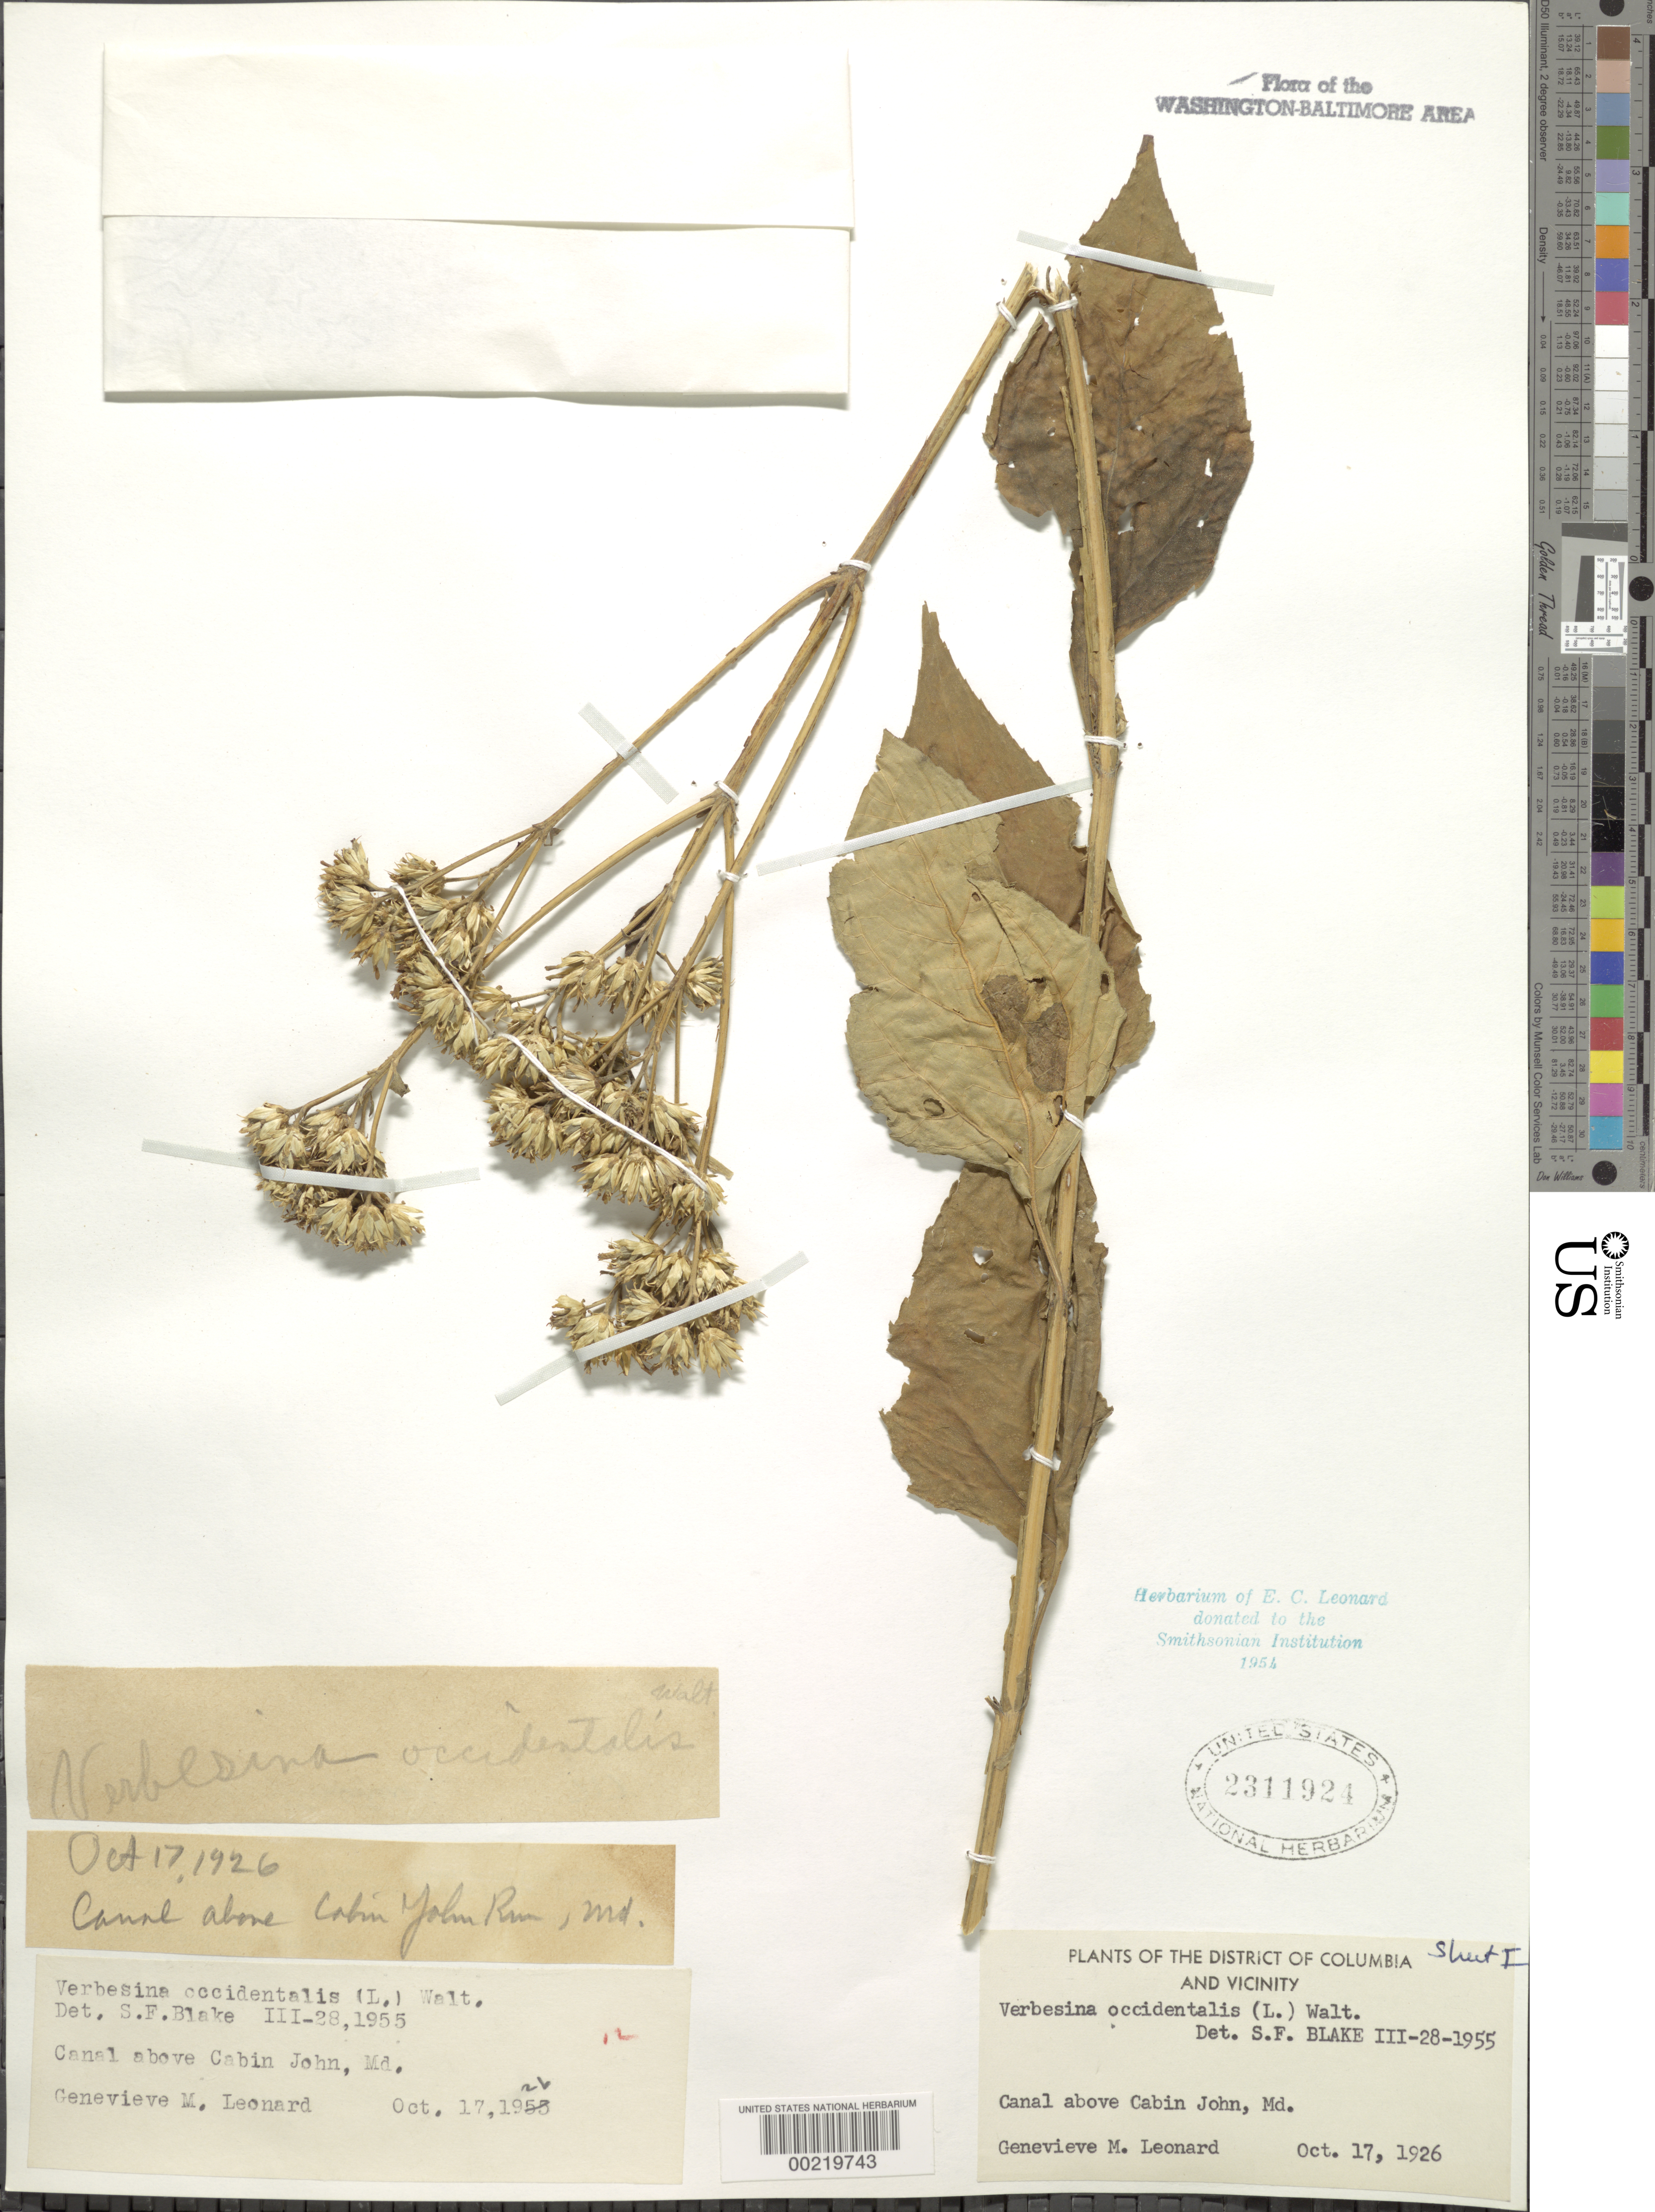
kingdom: Plantae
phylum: Tracheophyta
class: Magnoliopsida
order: Asterales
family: Asteraceae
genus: Verbesina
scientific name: Verbesina occidentalis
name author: (L.) Walter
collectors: G. M. Leonard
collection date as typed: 17 Oct 1926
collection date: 1926-10-17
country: United States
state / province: Maryland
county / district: Montgomery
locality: Canal above Cabin John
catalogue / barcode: US 2311924